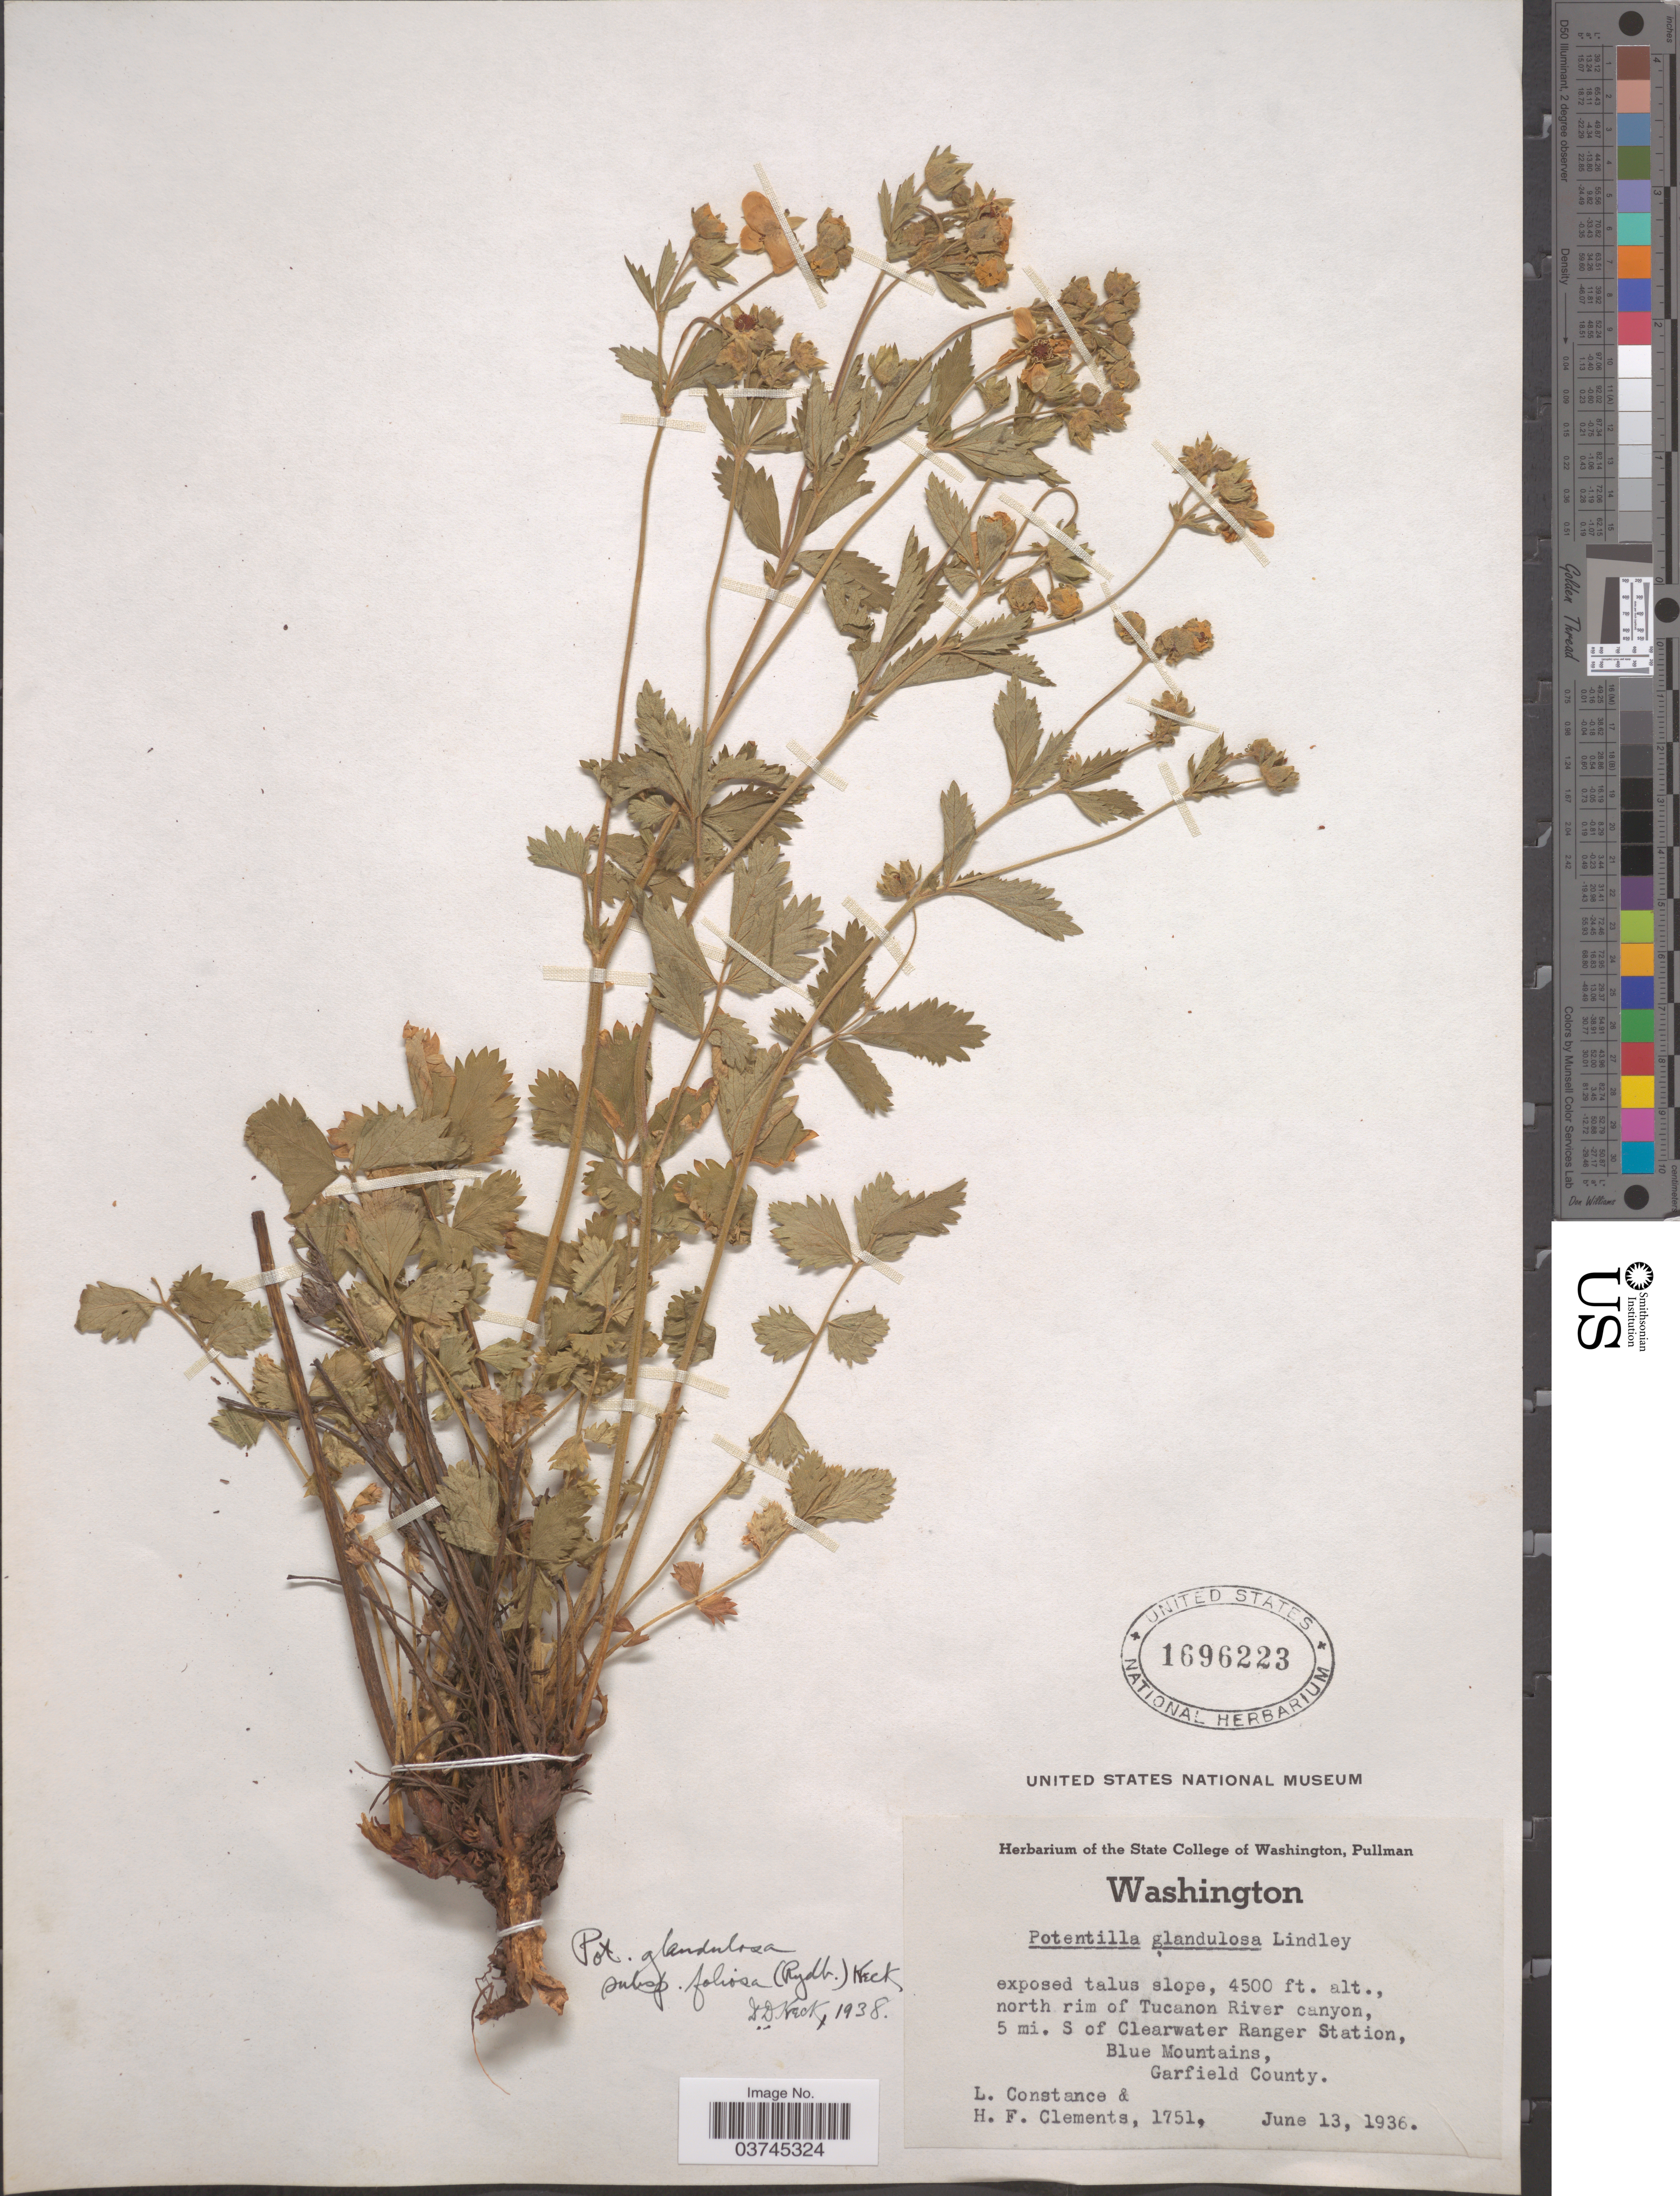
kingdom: Plantae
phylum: Tracheophyta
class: Magnoliopsida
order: Rosales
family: Rosaceae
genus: Drymocallis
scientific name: Drymocallis foliosa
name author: Rydb.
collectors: L. Constance & H. Clements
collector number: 1751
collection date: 1936-06-13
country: United States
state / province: Washington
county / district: Garfield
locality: North rim of Tucanon River canyon, 5 mi. S of Clearwater Ranger Station, Blue Mountains, Garfield County.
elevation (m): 1372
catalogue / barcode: US 1696223